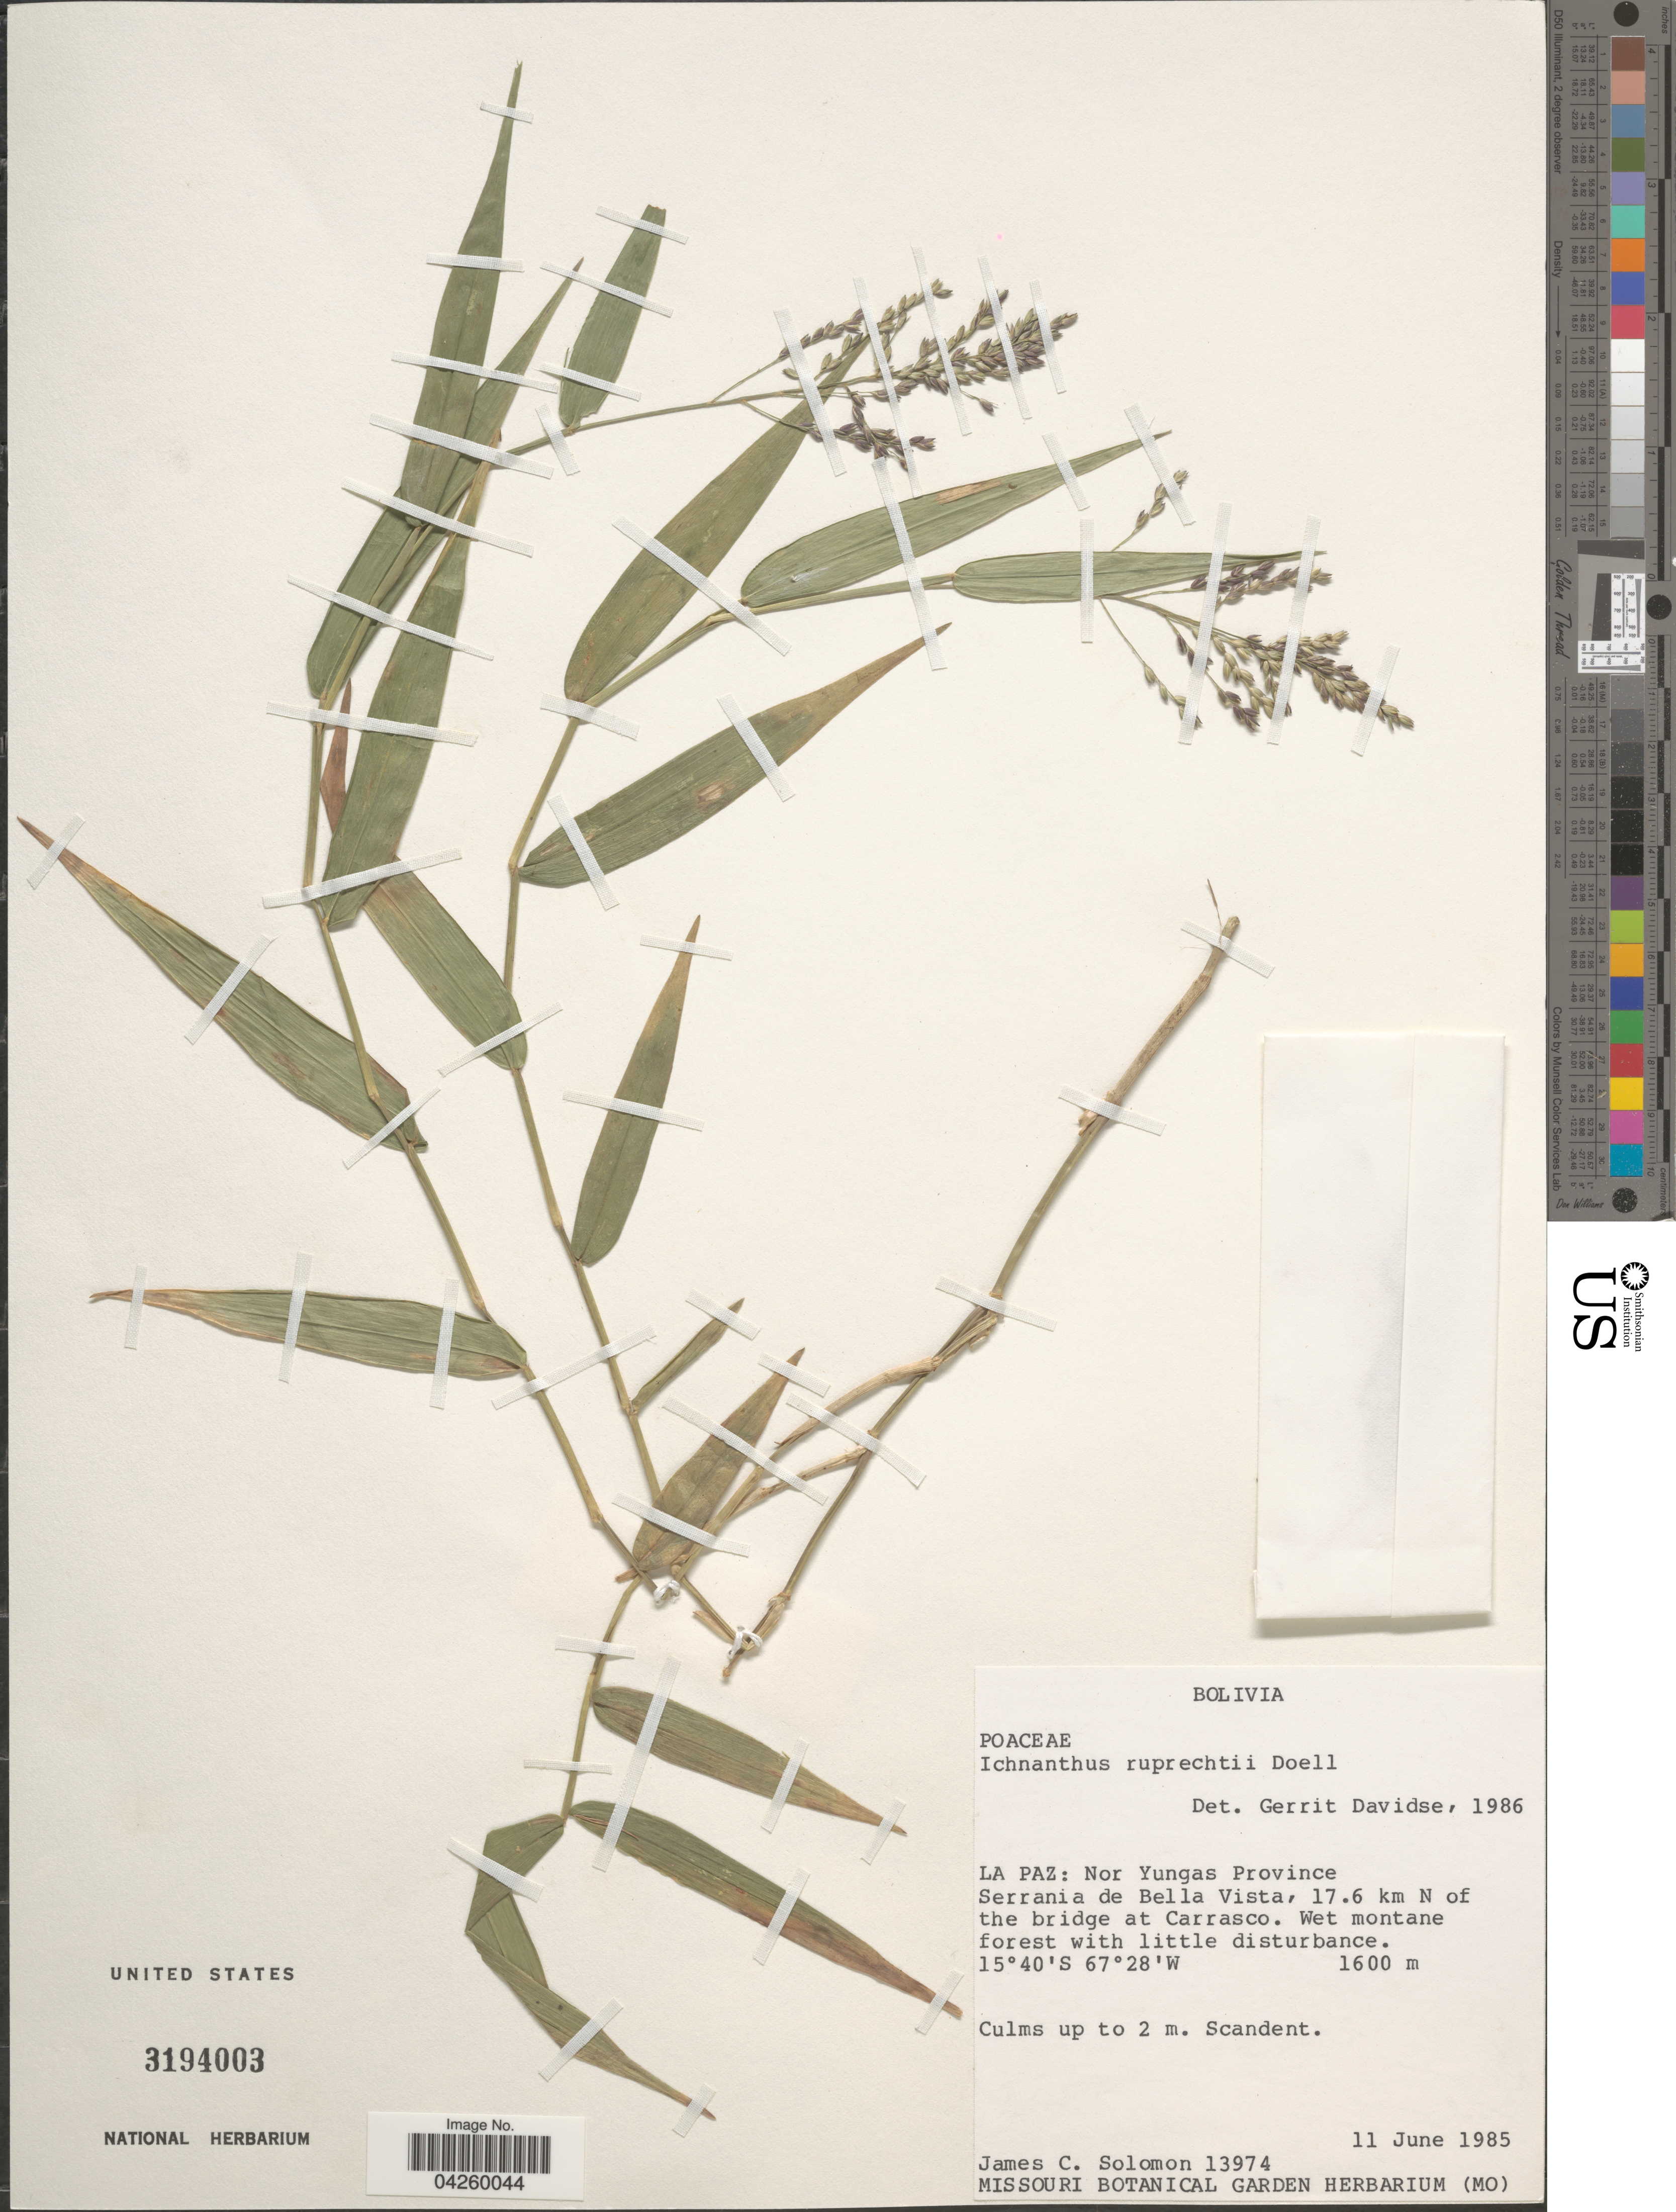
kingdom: Plantae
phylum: Tracheophyta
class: Liliopsida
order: Poales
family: Poaceae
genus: Ichnanthus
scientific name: Ichnanthus ruprechtii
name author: Döll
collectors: J. C. Solomon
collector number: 13974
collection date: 1985-06-11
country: Bolivia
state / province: La Paz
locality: Nor Yungas Province. Serrania de Bella Vista, 17.6 km N of the bridge at Carrasco.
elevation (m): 1600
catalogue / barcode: US 3194003